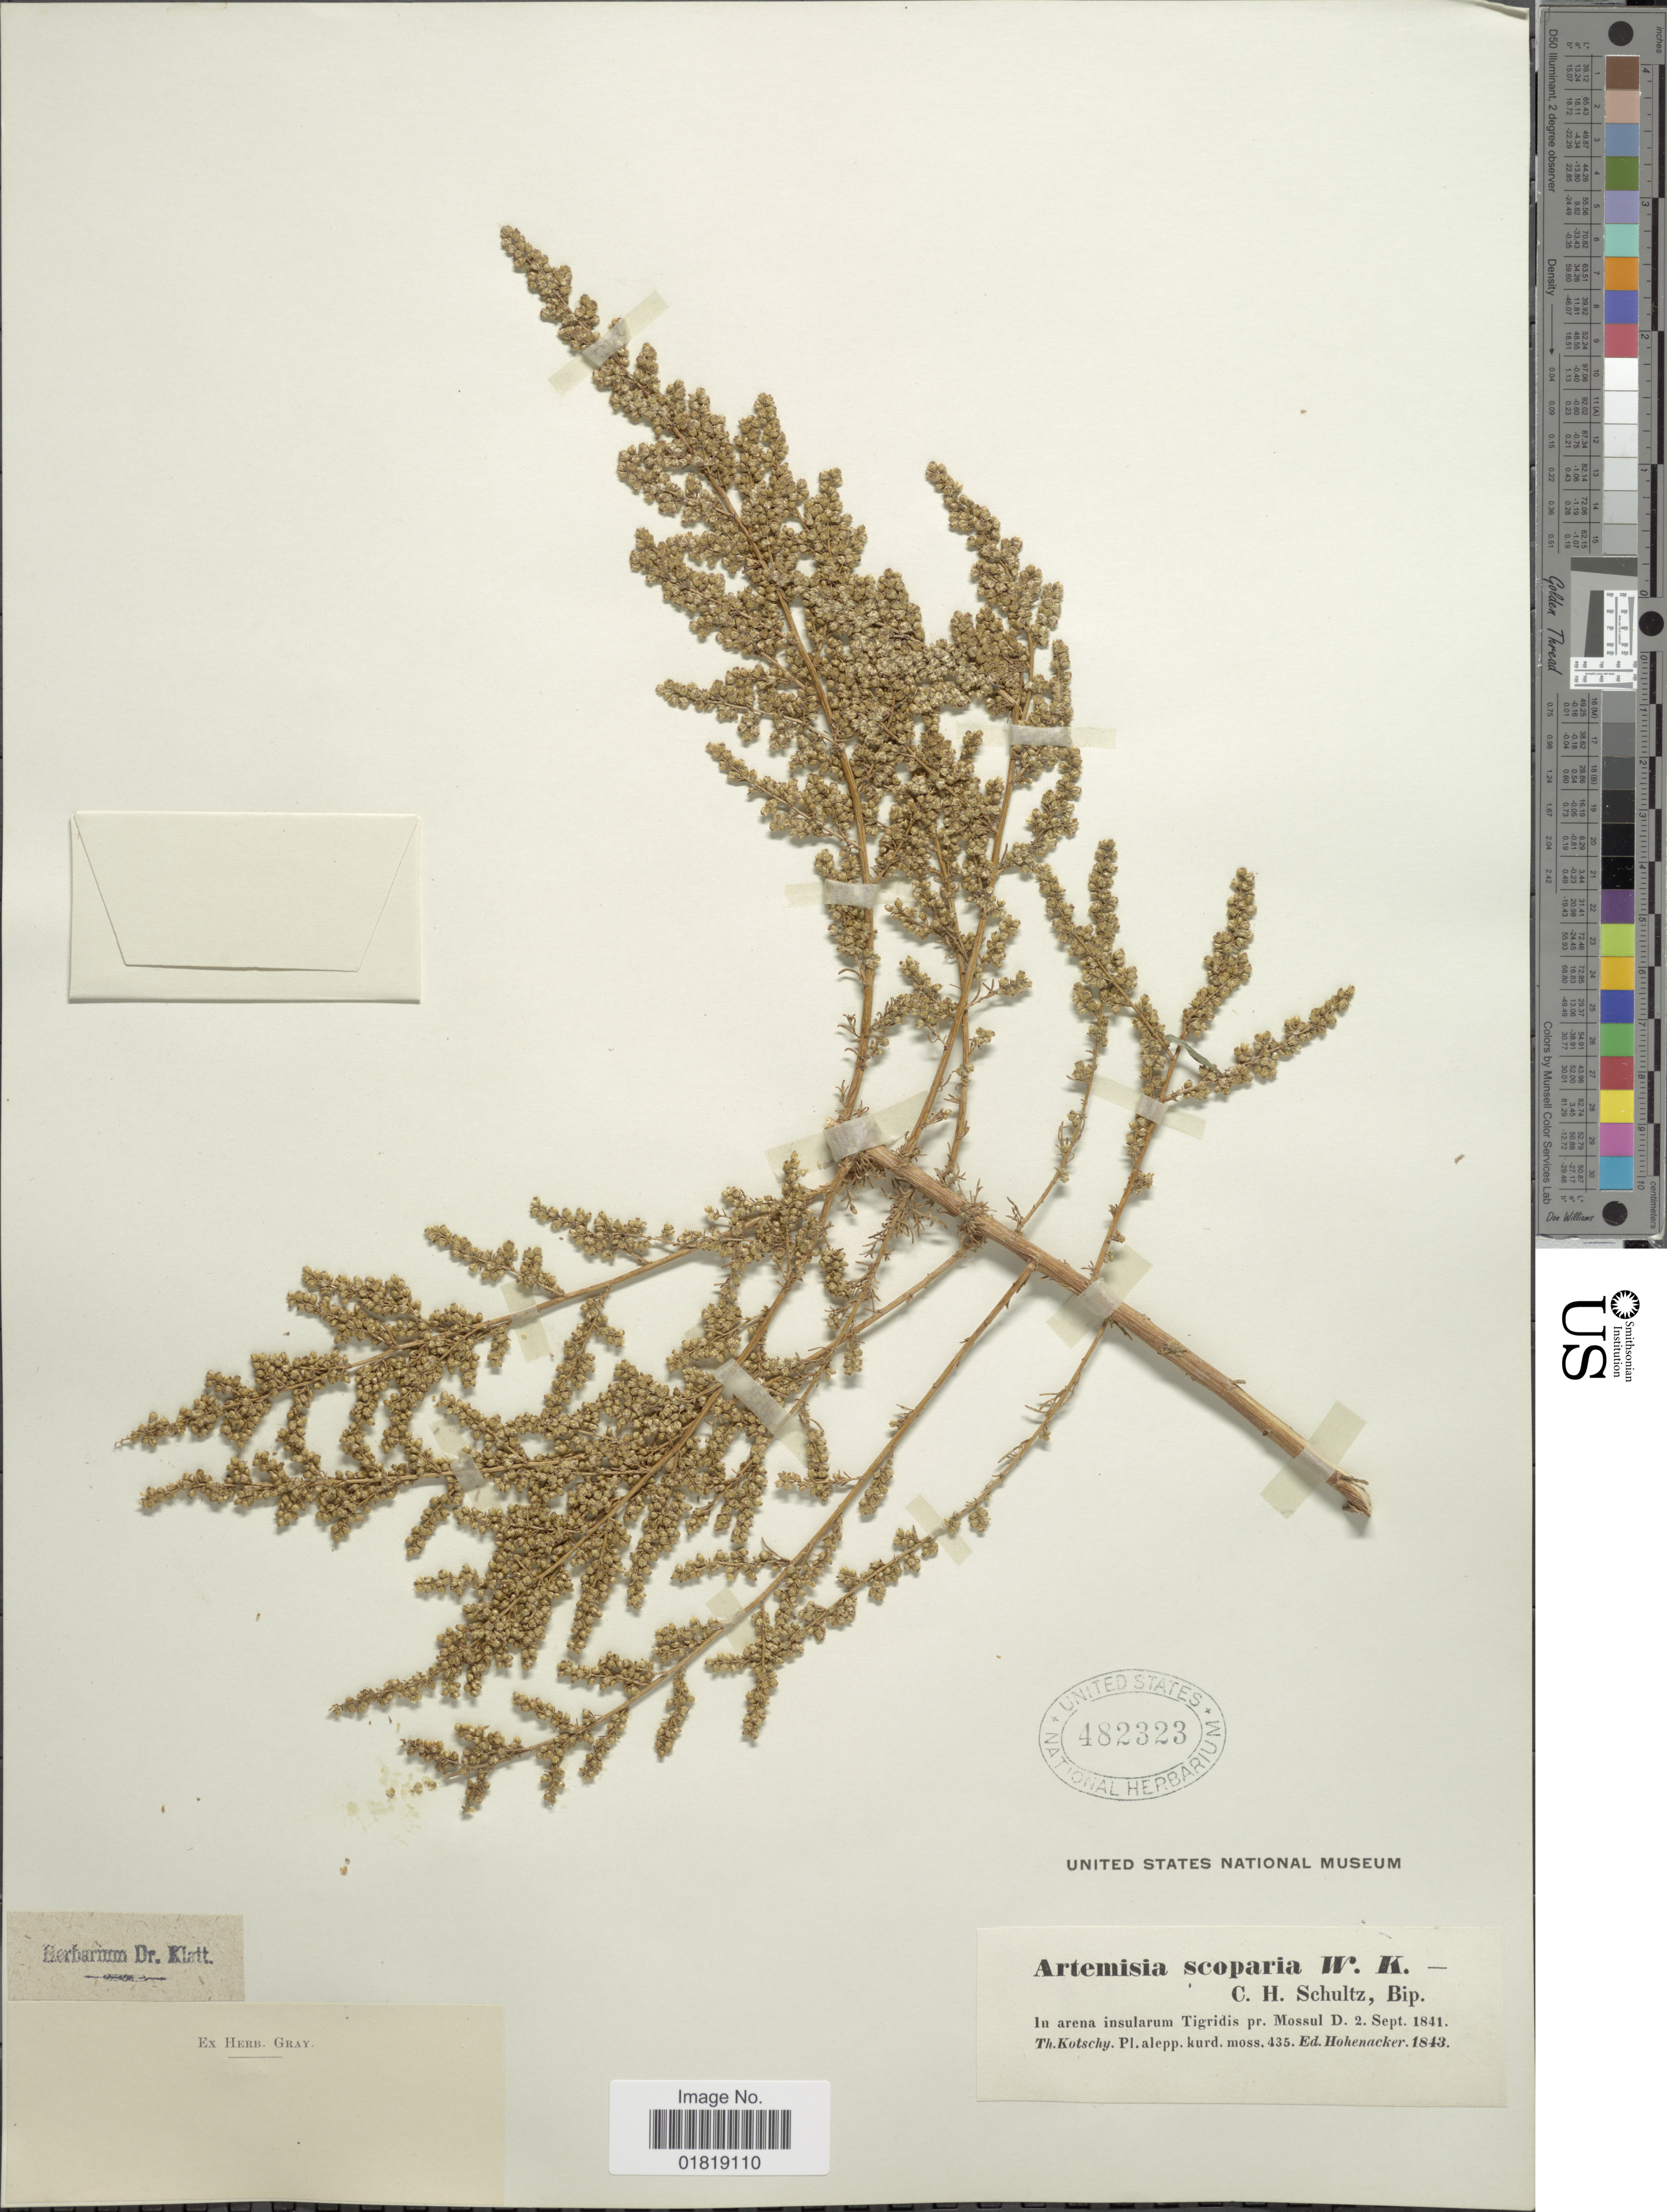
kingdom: Plantae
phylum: Tracheophyta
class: Magnoliopsida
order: Asterales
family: Asteraceae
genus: Artemisia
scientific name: Artemisia scoparia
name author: Waldst. & Kit.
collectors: C. H. Schultz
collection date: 1841-09-02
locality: In arena insularum Tigridis pr. Mossul D.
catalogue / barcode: US 482323